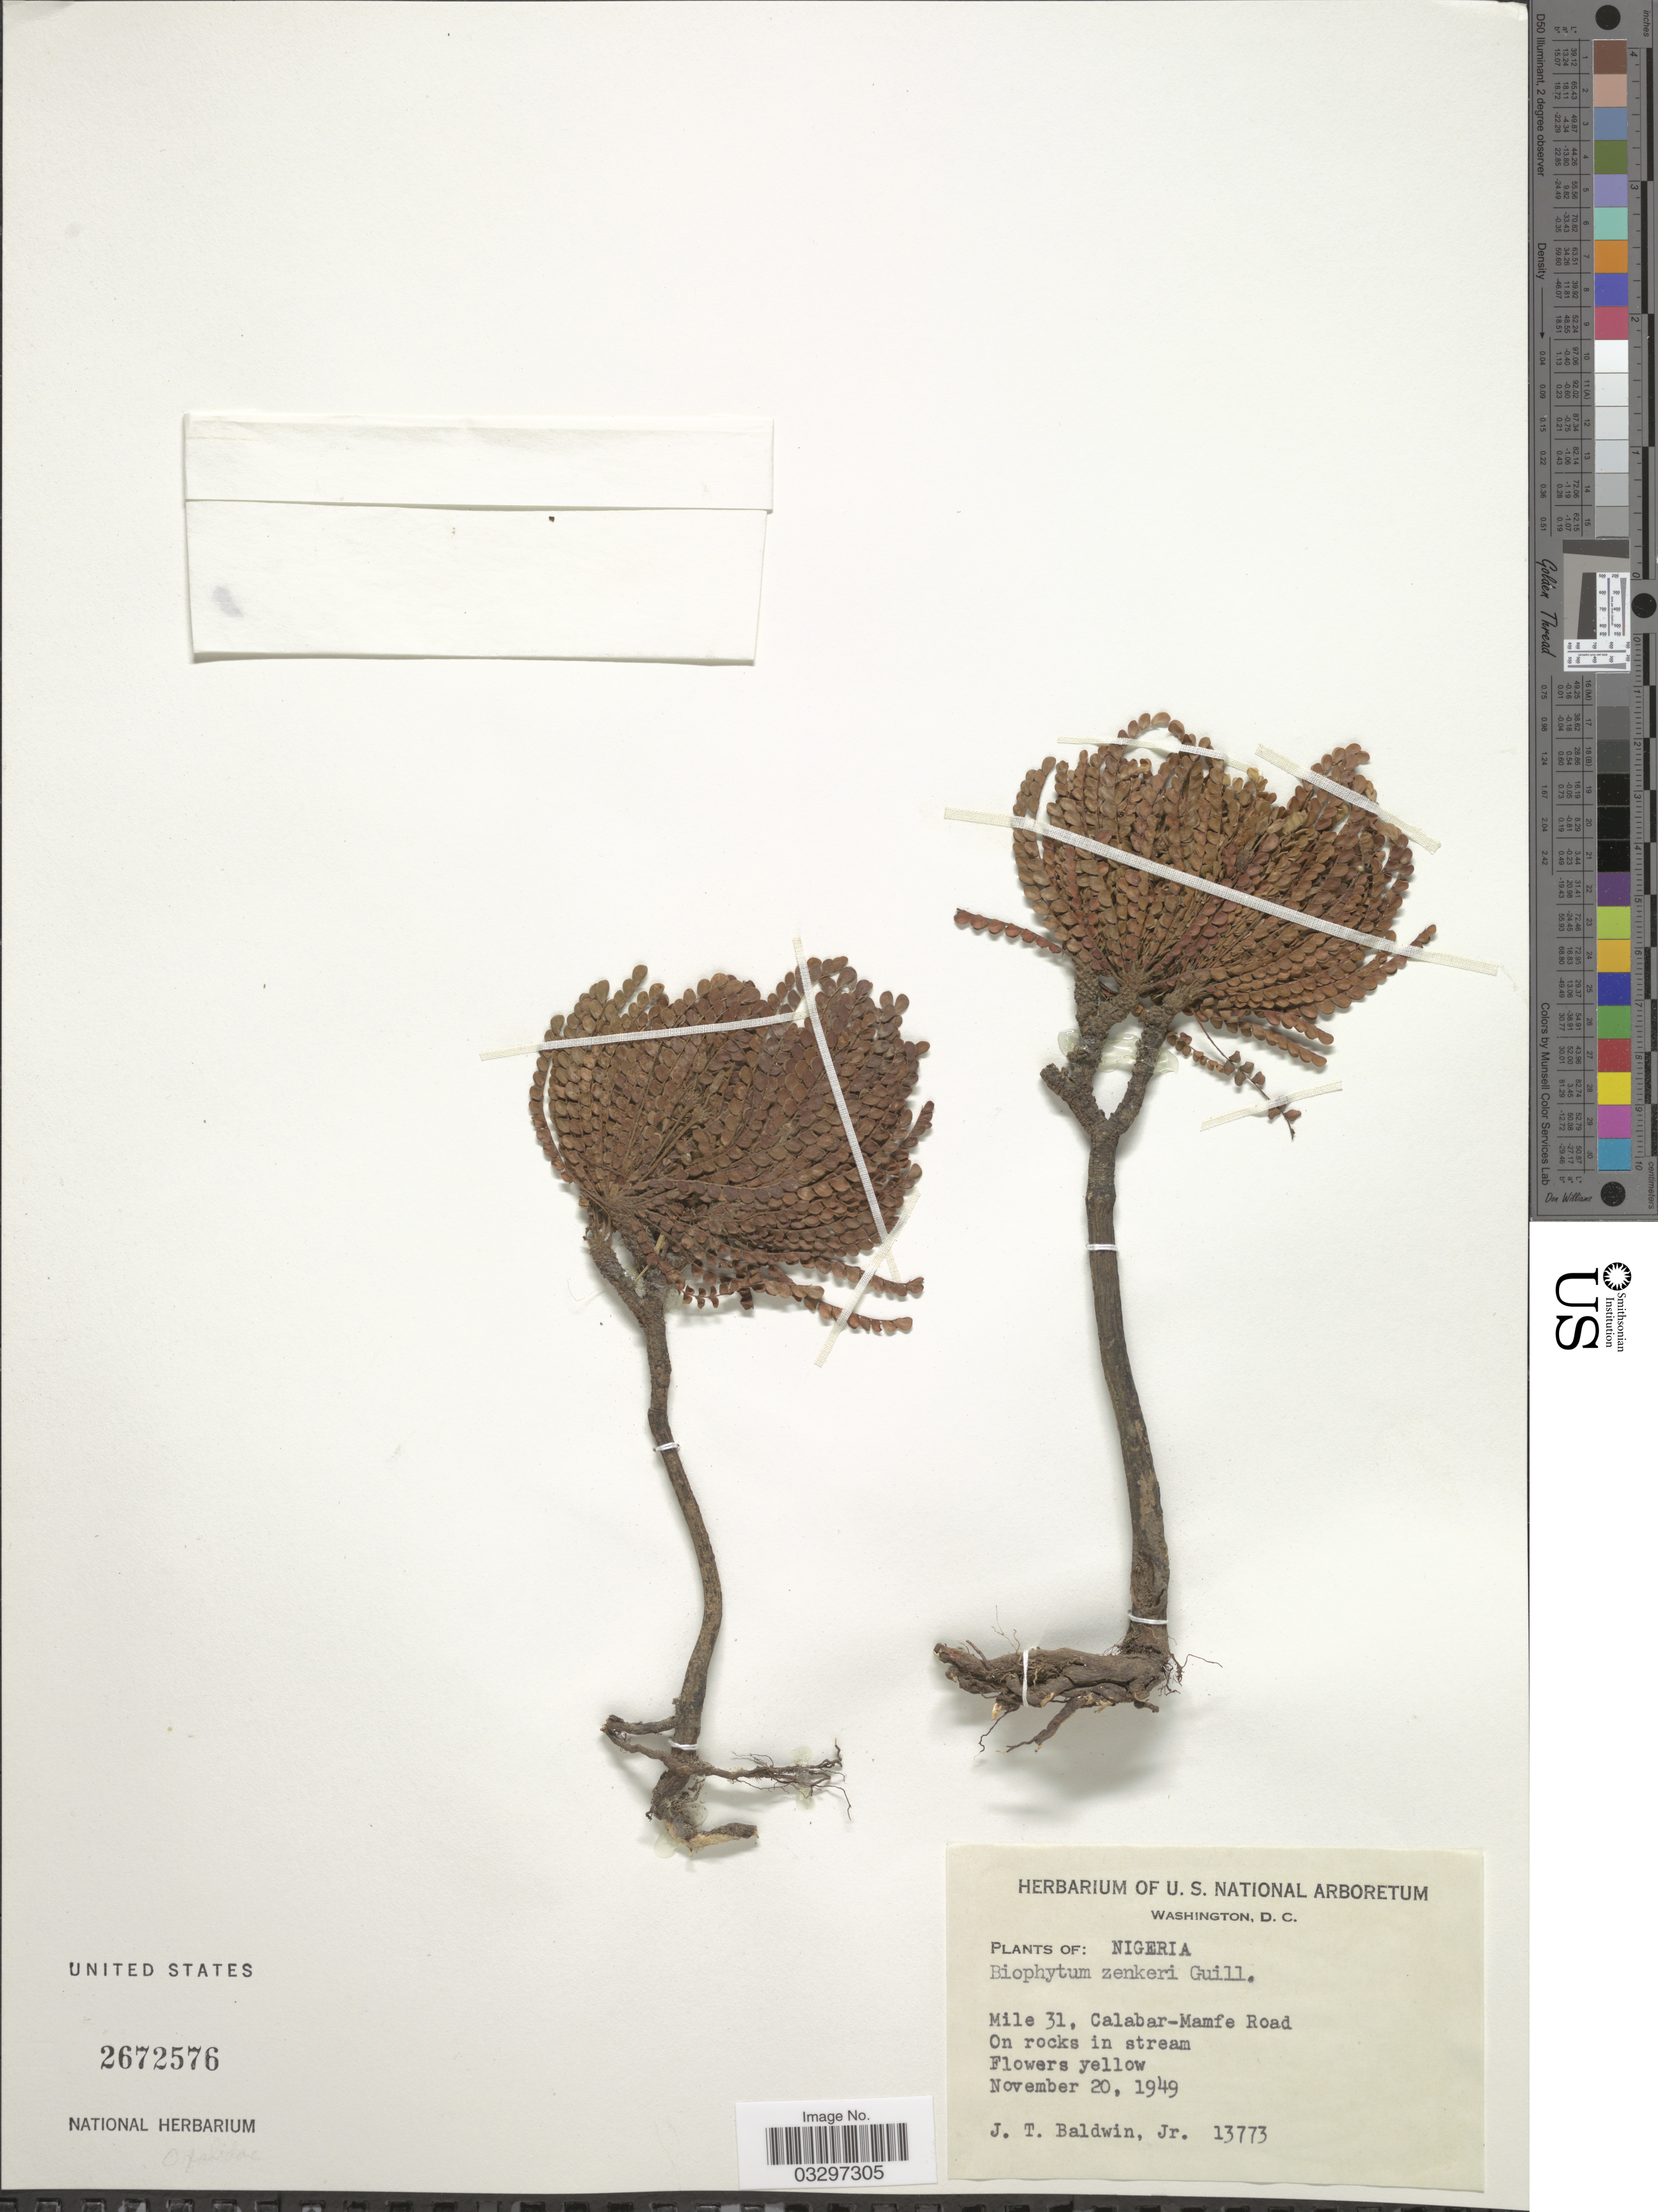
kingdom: Plantae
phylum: Tracheophyta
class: Magnoliopsida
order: Oxalidales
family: Oxalidaceae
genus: Biophytum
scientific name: Biophytum zenkeri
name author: Guillaumin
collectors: J. T. Baldwin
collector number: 13773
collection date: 1949-11-20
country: Nigeria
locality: Mile 31, Calabar-mamfe Road. On rocks in stream.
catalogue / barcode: US 2672576